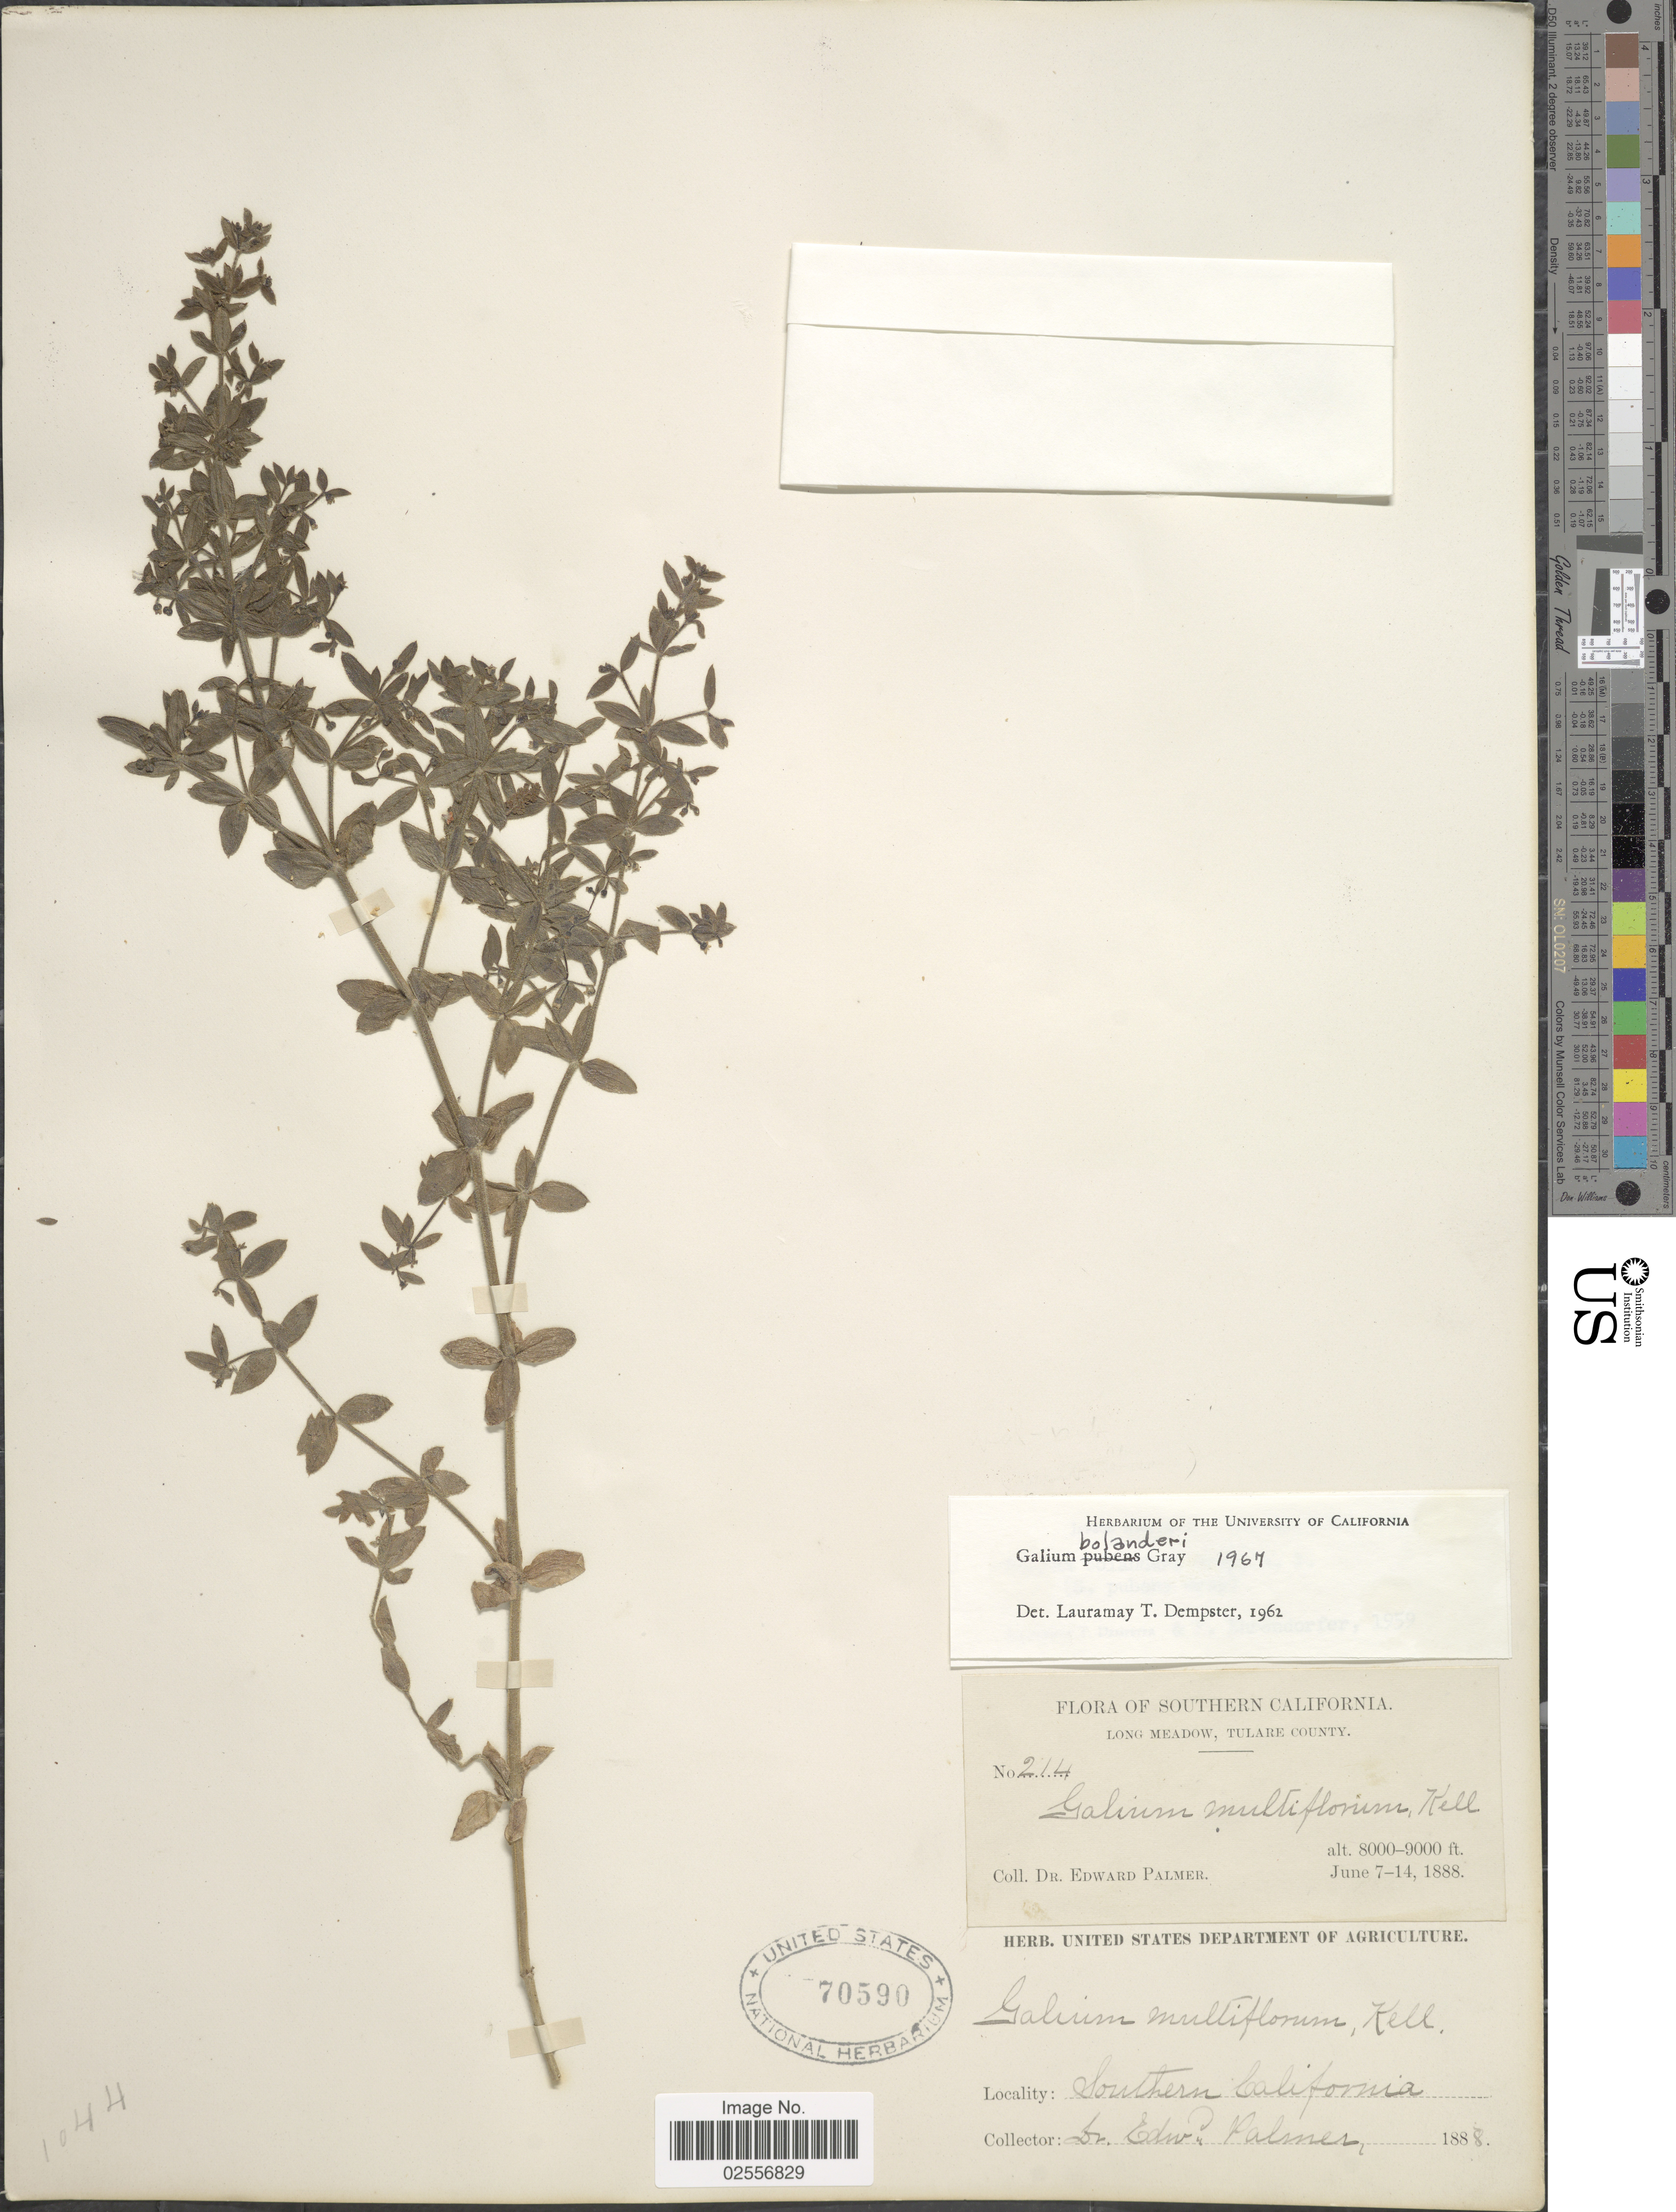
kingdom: Plantae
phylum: Tracheophyta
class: Magnoliopsida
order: Gentianales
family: Rubiaceae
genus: Galium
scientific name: Galium bolanderi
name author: A. Gray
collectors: E. Palmer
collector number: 214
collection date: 1888-06-07/1888-06-14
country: United States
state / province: California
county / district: Tulare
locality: Southern California. Long Meadow, Tulare County.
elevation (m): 2438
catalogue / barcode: US 70590